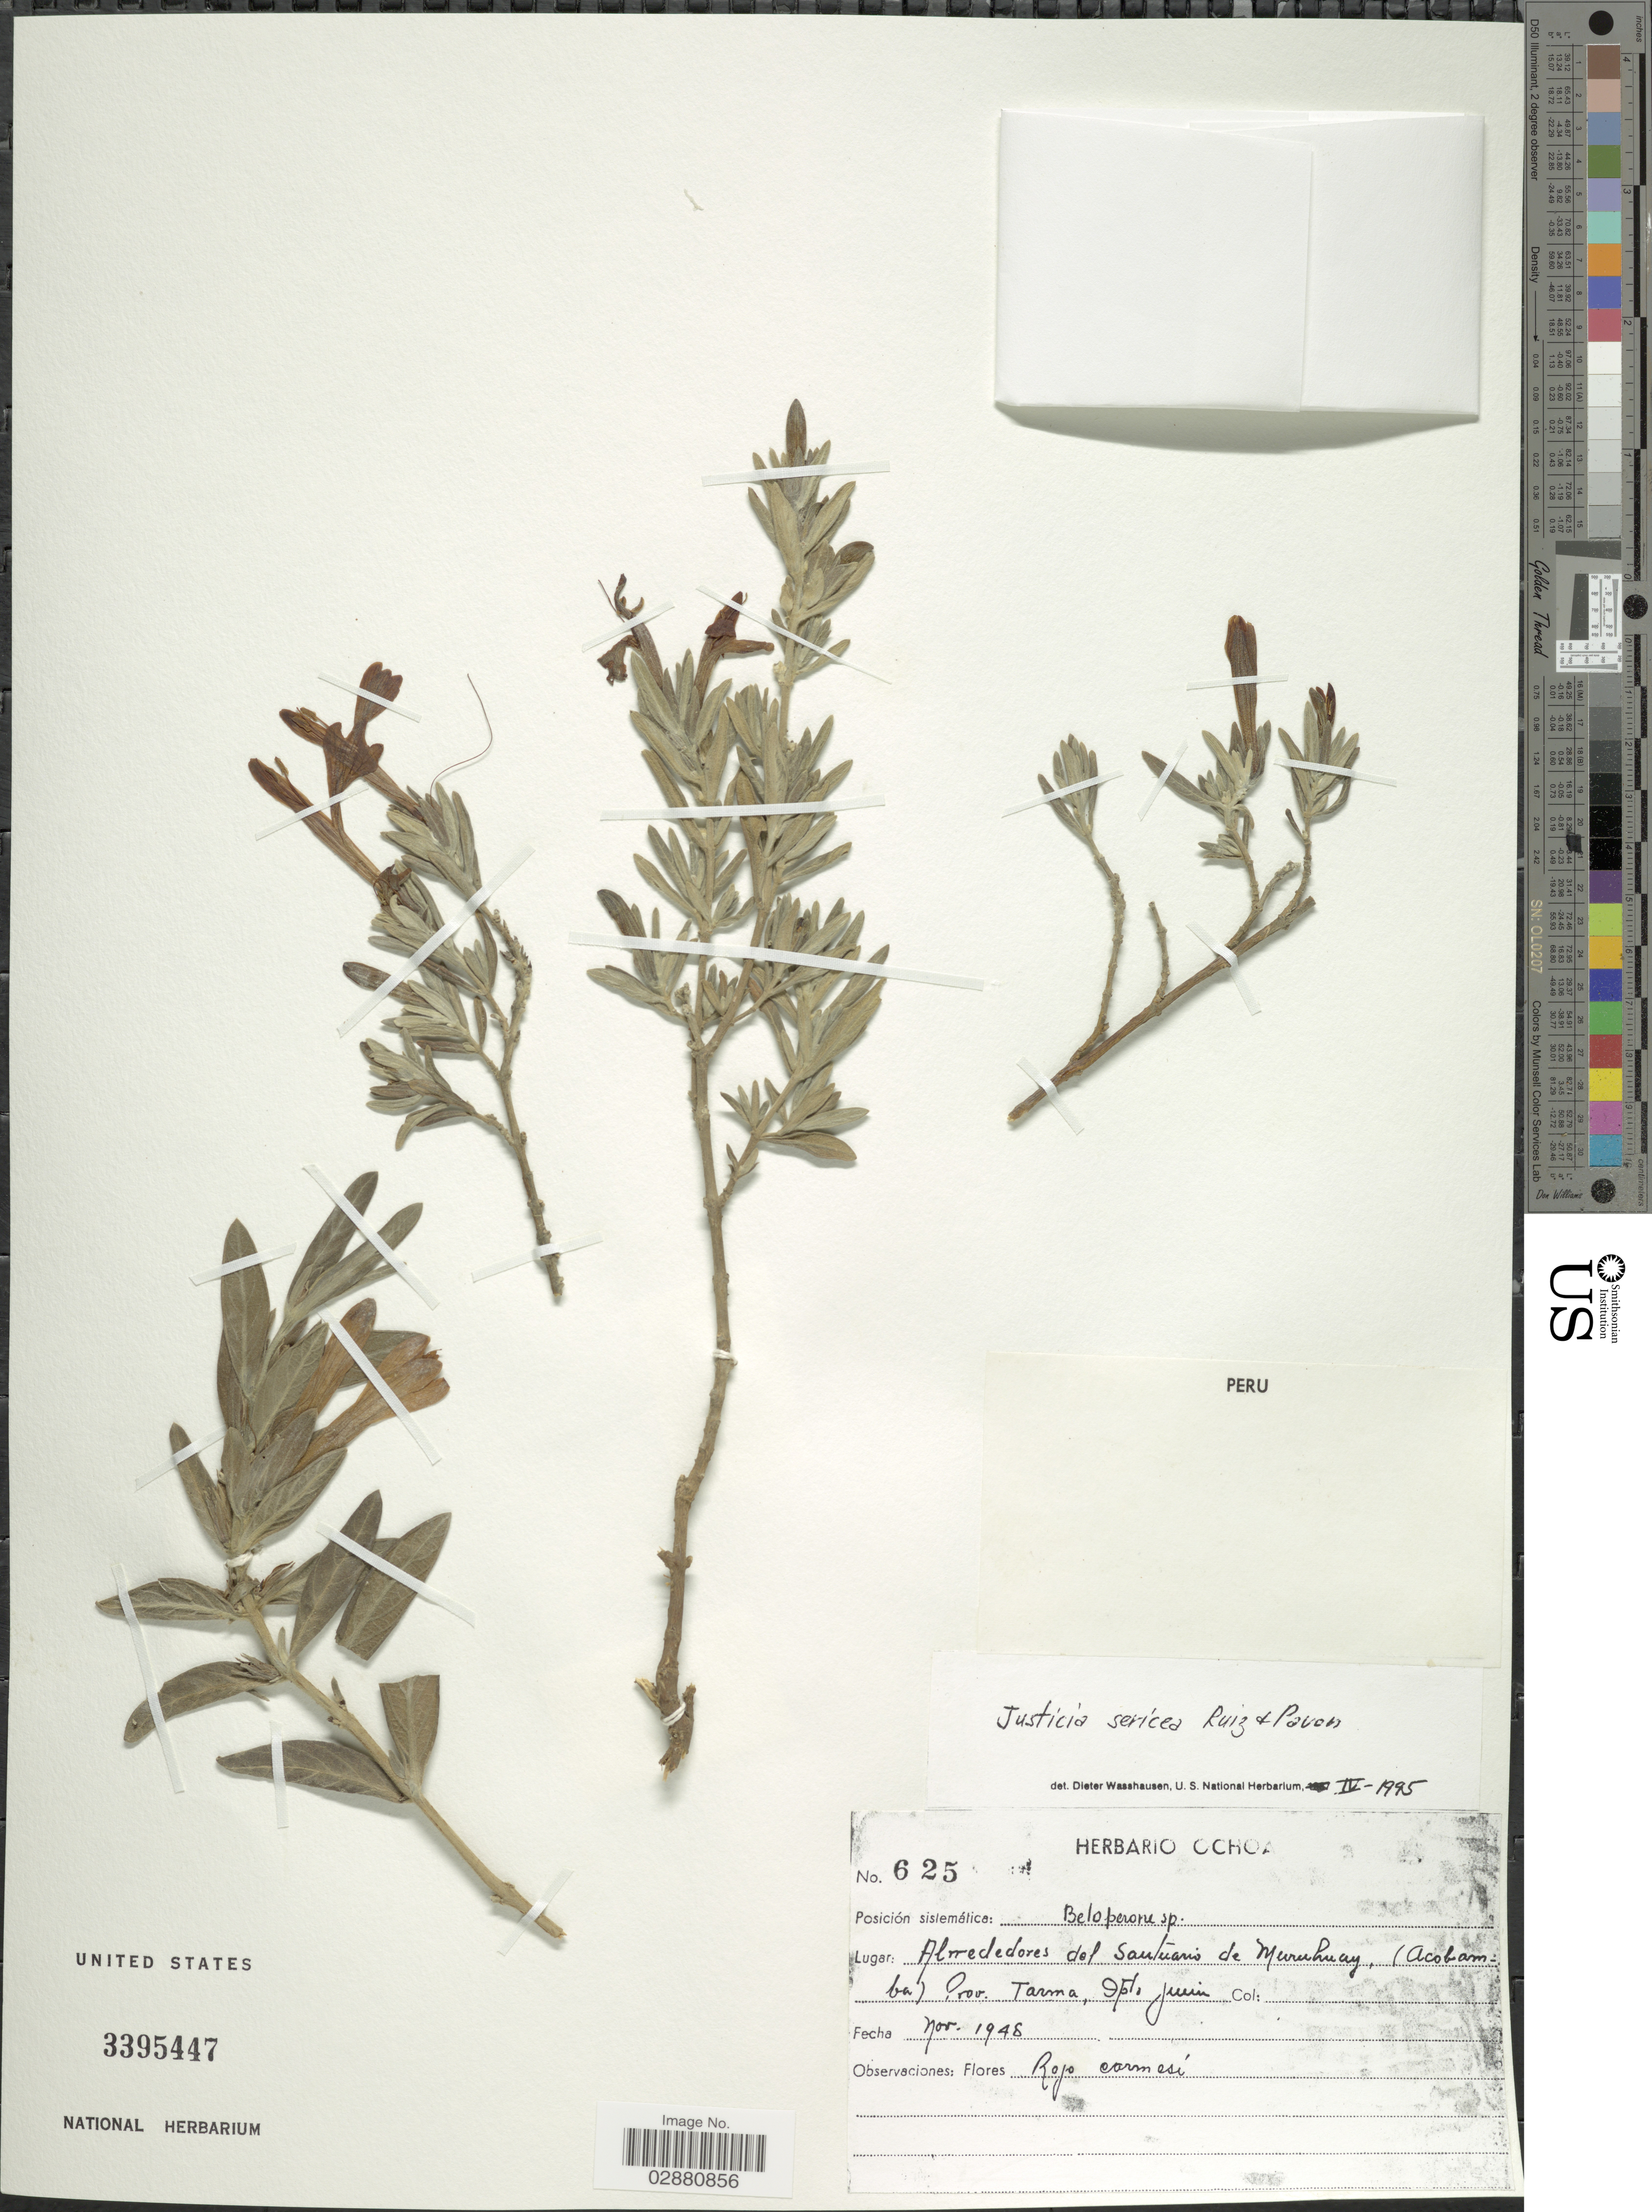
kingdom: Plantae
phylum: Tracheophyta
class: Magnoliopsida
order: Lamiales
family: Acanthaceae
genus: Justicia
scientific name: Justicia sericea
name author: Ruiz & Pav.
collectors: ex herb. Ochoa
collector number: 625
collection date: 1948-11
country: Peru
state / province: Junín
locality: Alrrededores del Santuario de Muruhuay, (Acobamba), Prov. Tarma, Dpto Junin.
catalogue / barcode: US 3395447